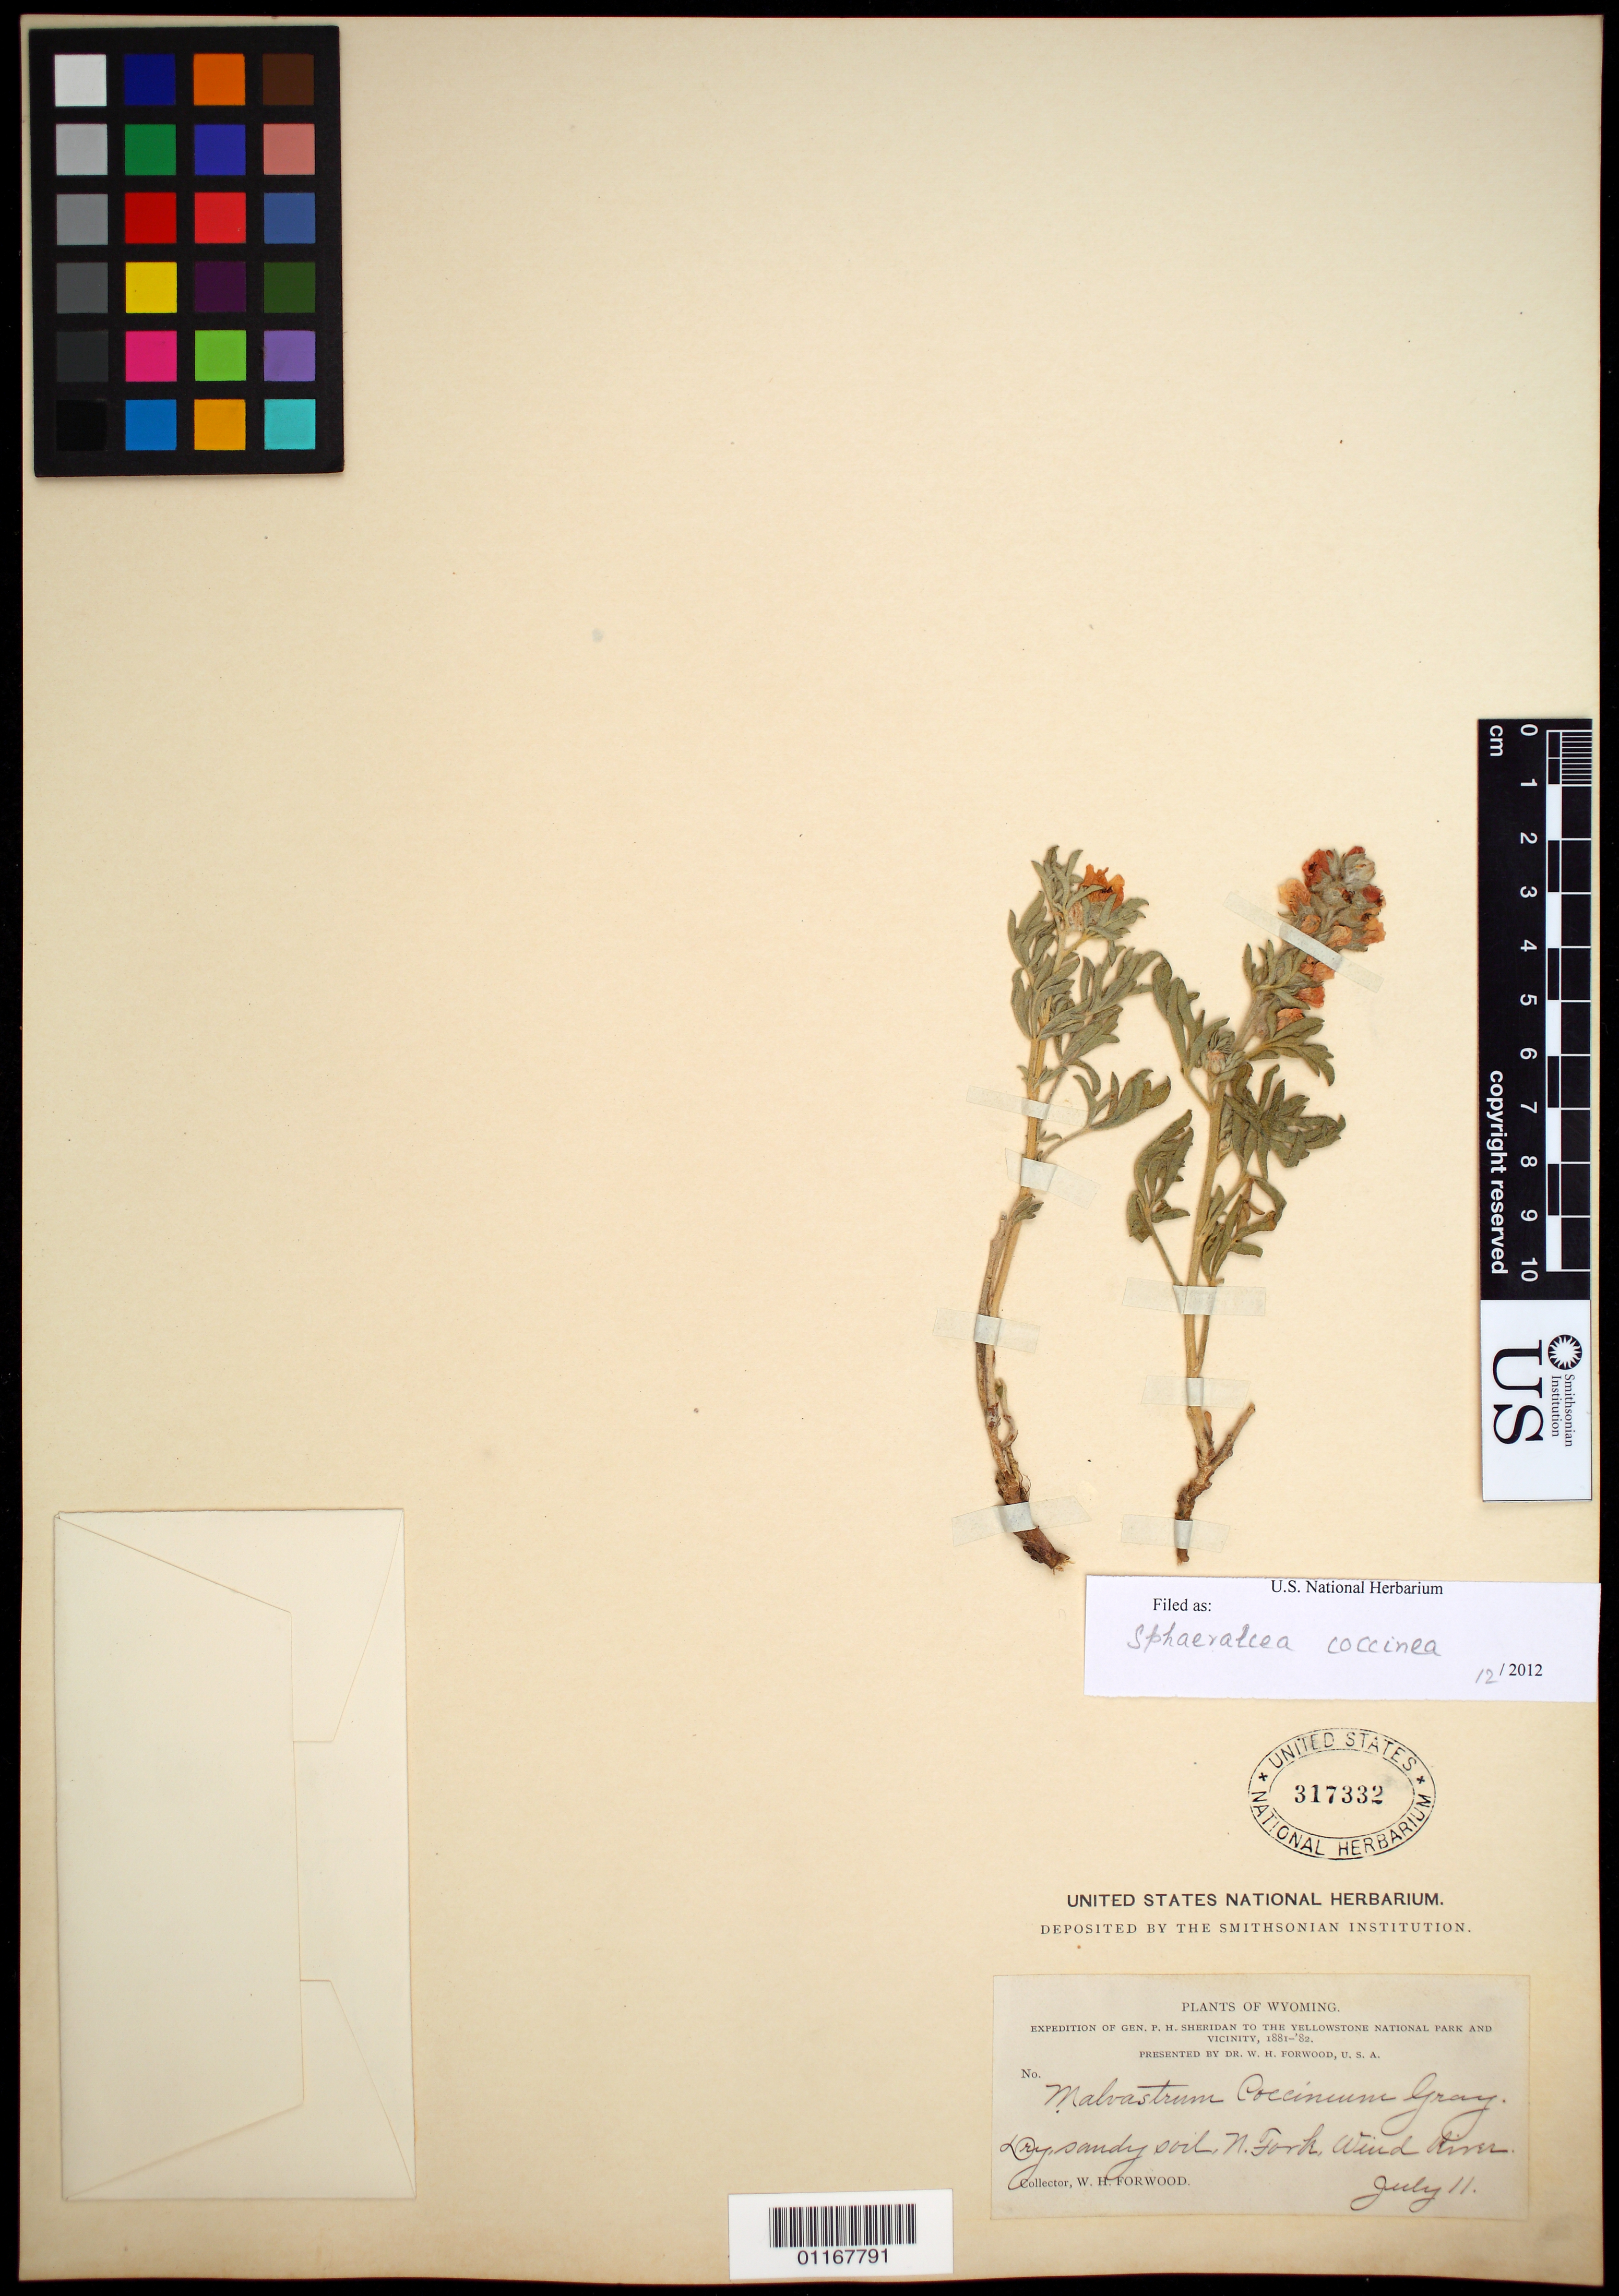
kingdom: Plantae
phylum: Tracheophyta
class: Magnoliopsida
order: Malvales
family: Malvaceae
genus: Sphaeralcea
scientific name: Sphaeralcea coccinea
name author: (Nutt.) Rydb.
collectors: W. Forwood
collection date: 1881-07-11 or 1882-07-11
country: United States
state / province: Wyoming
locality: N. Fork, Wind River.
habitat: Dry sandy soil.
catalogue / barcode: US 317332